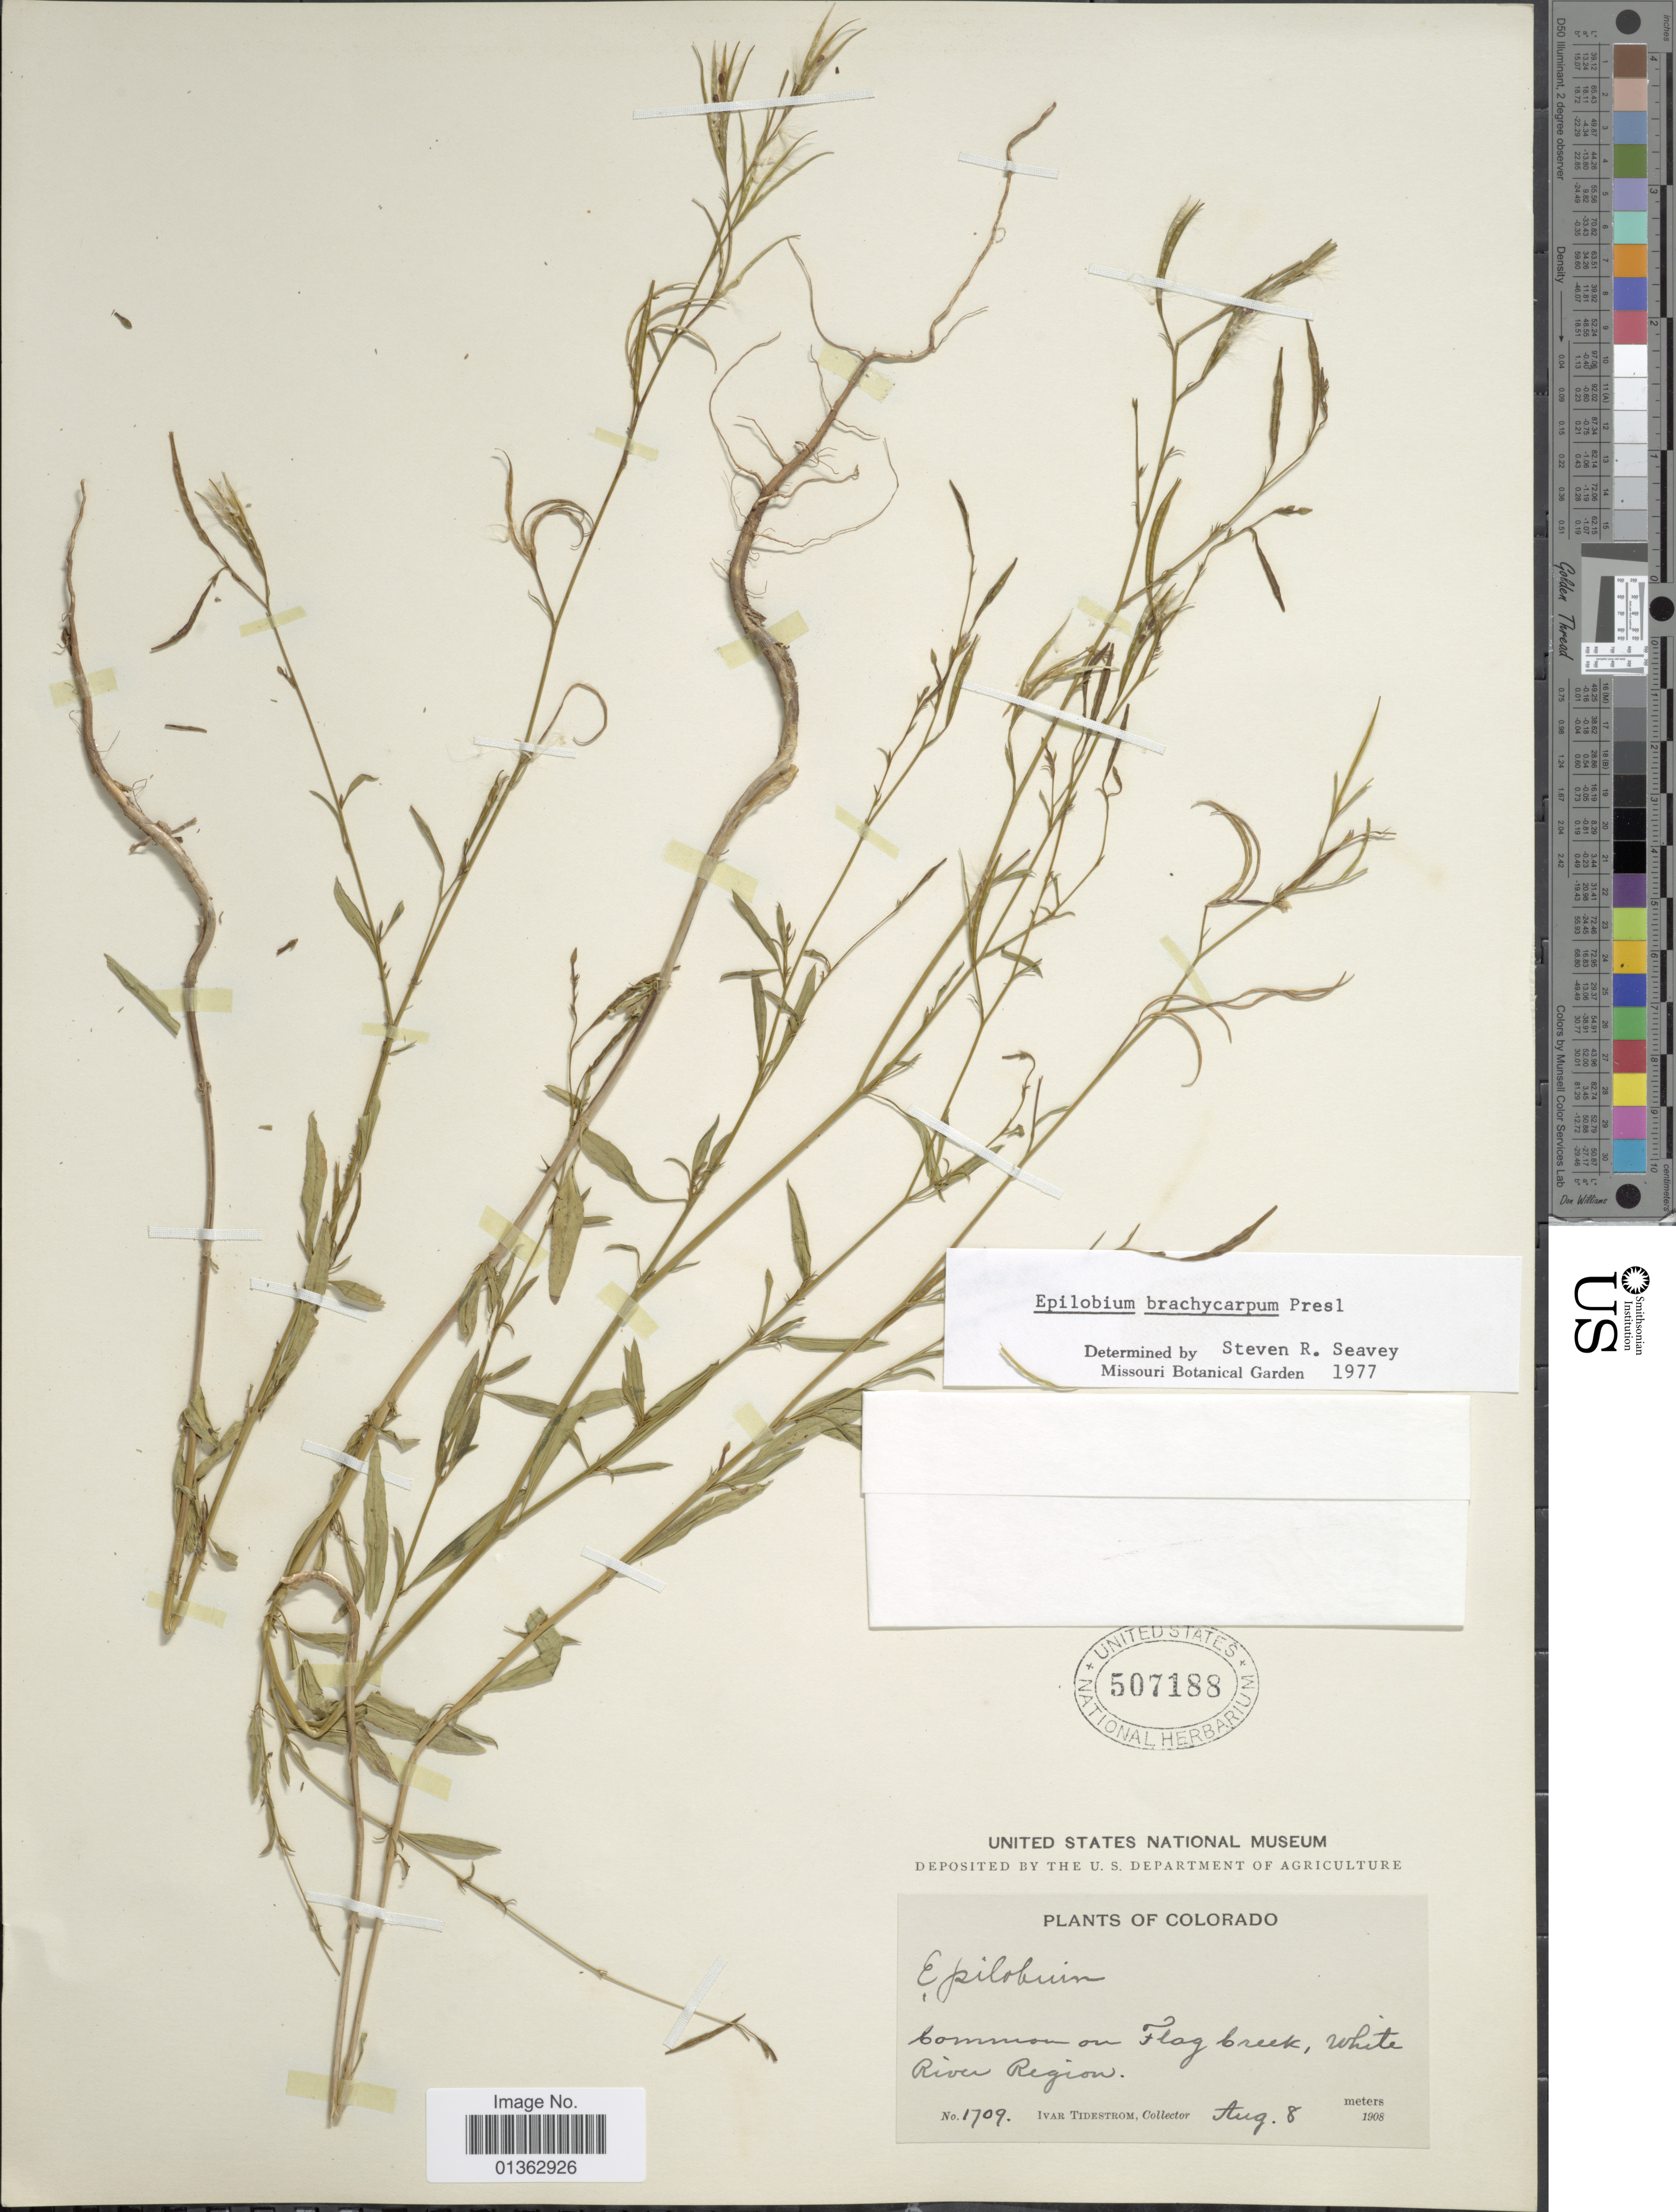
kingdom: Plantae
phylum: Tracheophyta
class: Magnoliopsida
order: Myrtales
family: Onagraceae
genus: Epilobium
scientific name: Epilobium brachycarpum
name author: C. Presl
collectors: I. F. Tidestrom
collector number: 1709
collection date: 1908-08-08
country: United States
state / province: Colorado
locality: Common on Flag Creek, White River Region.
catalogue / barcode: US 507188